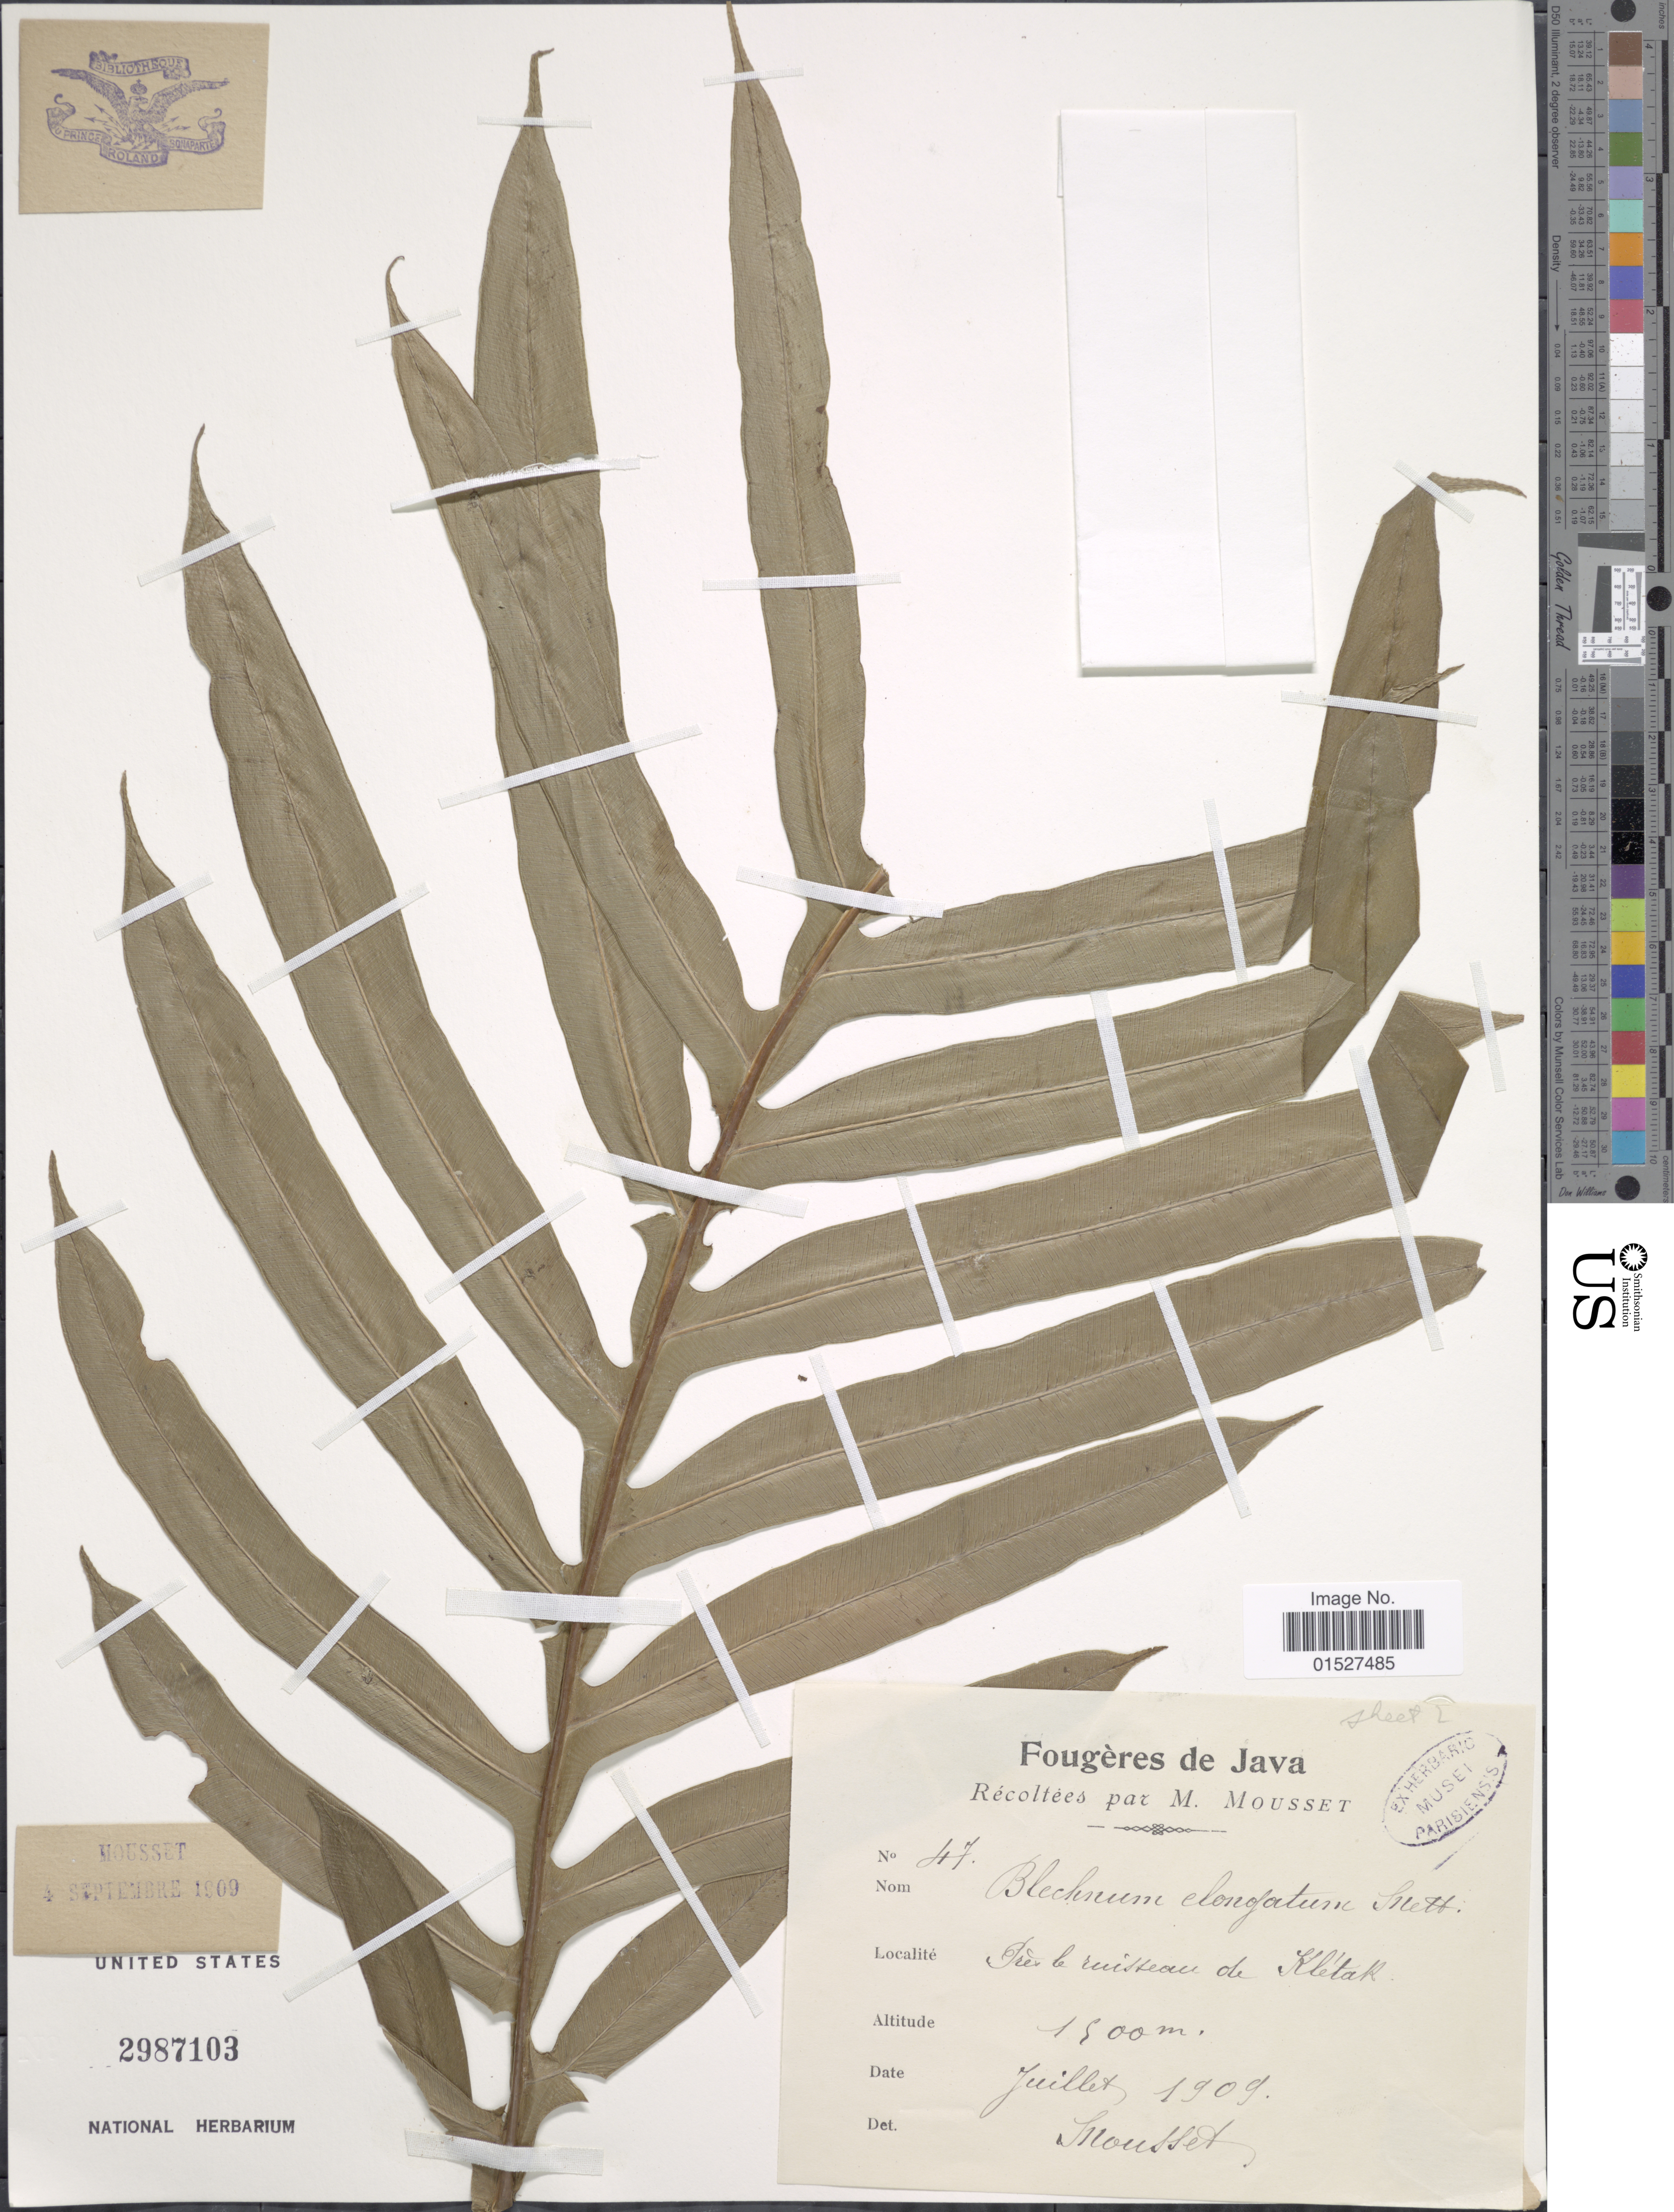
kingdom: Plantae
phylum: Tracheophyta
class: Polypodiopsida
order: Polypodiales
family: Blechnaceae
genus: Blechnum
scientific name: Blechnum elongatum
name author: Gaudich.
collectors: Mousset, --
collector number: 47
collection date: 1909-07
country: Indonesia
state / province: Java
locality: Près le ruisseau de Klètak.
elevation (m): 1500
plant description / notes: Corrected "Pres le ruisseou de Kletah." to Près le ruisseau de Klètak.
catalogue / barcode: US 2987103